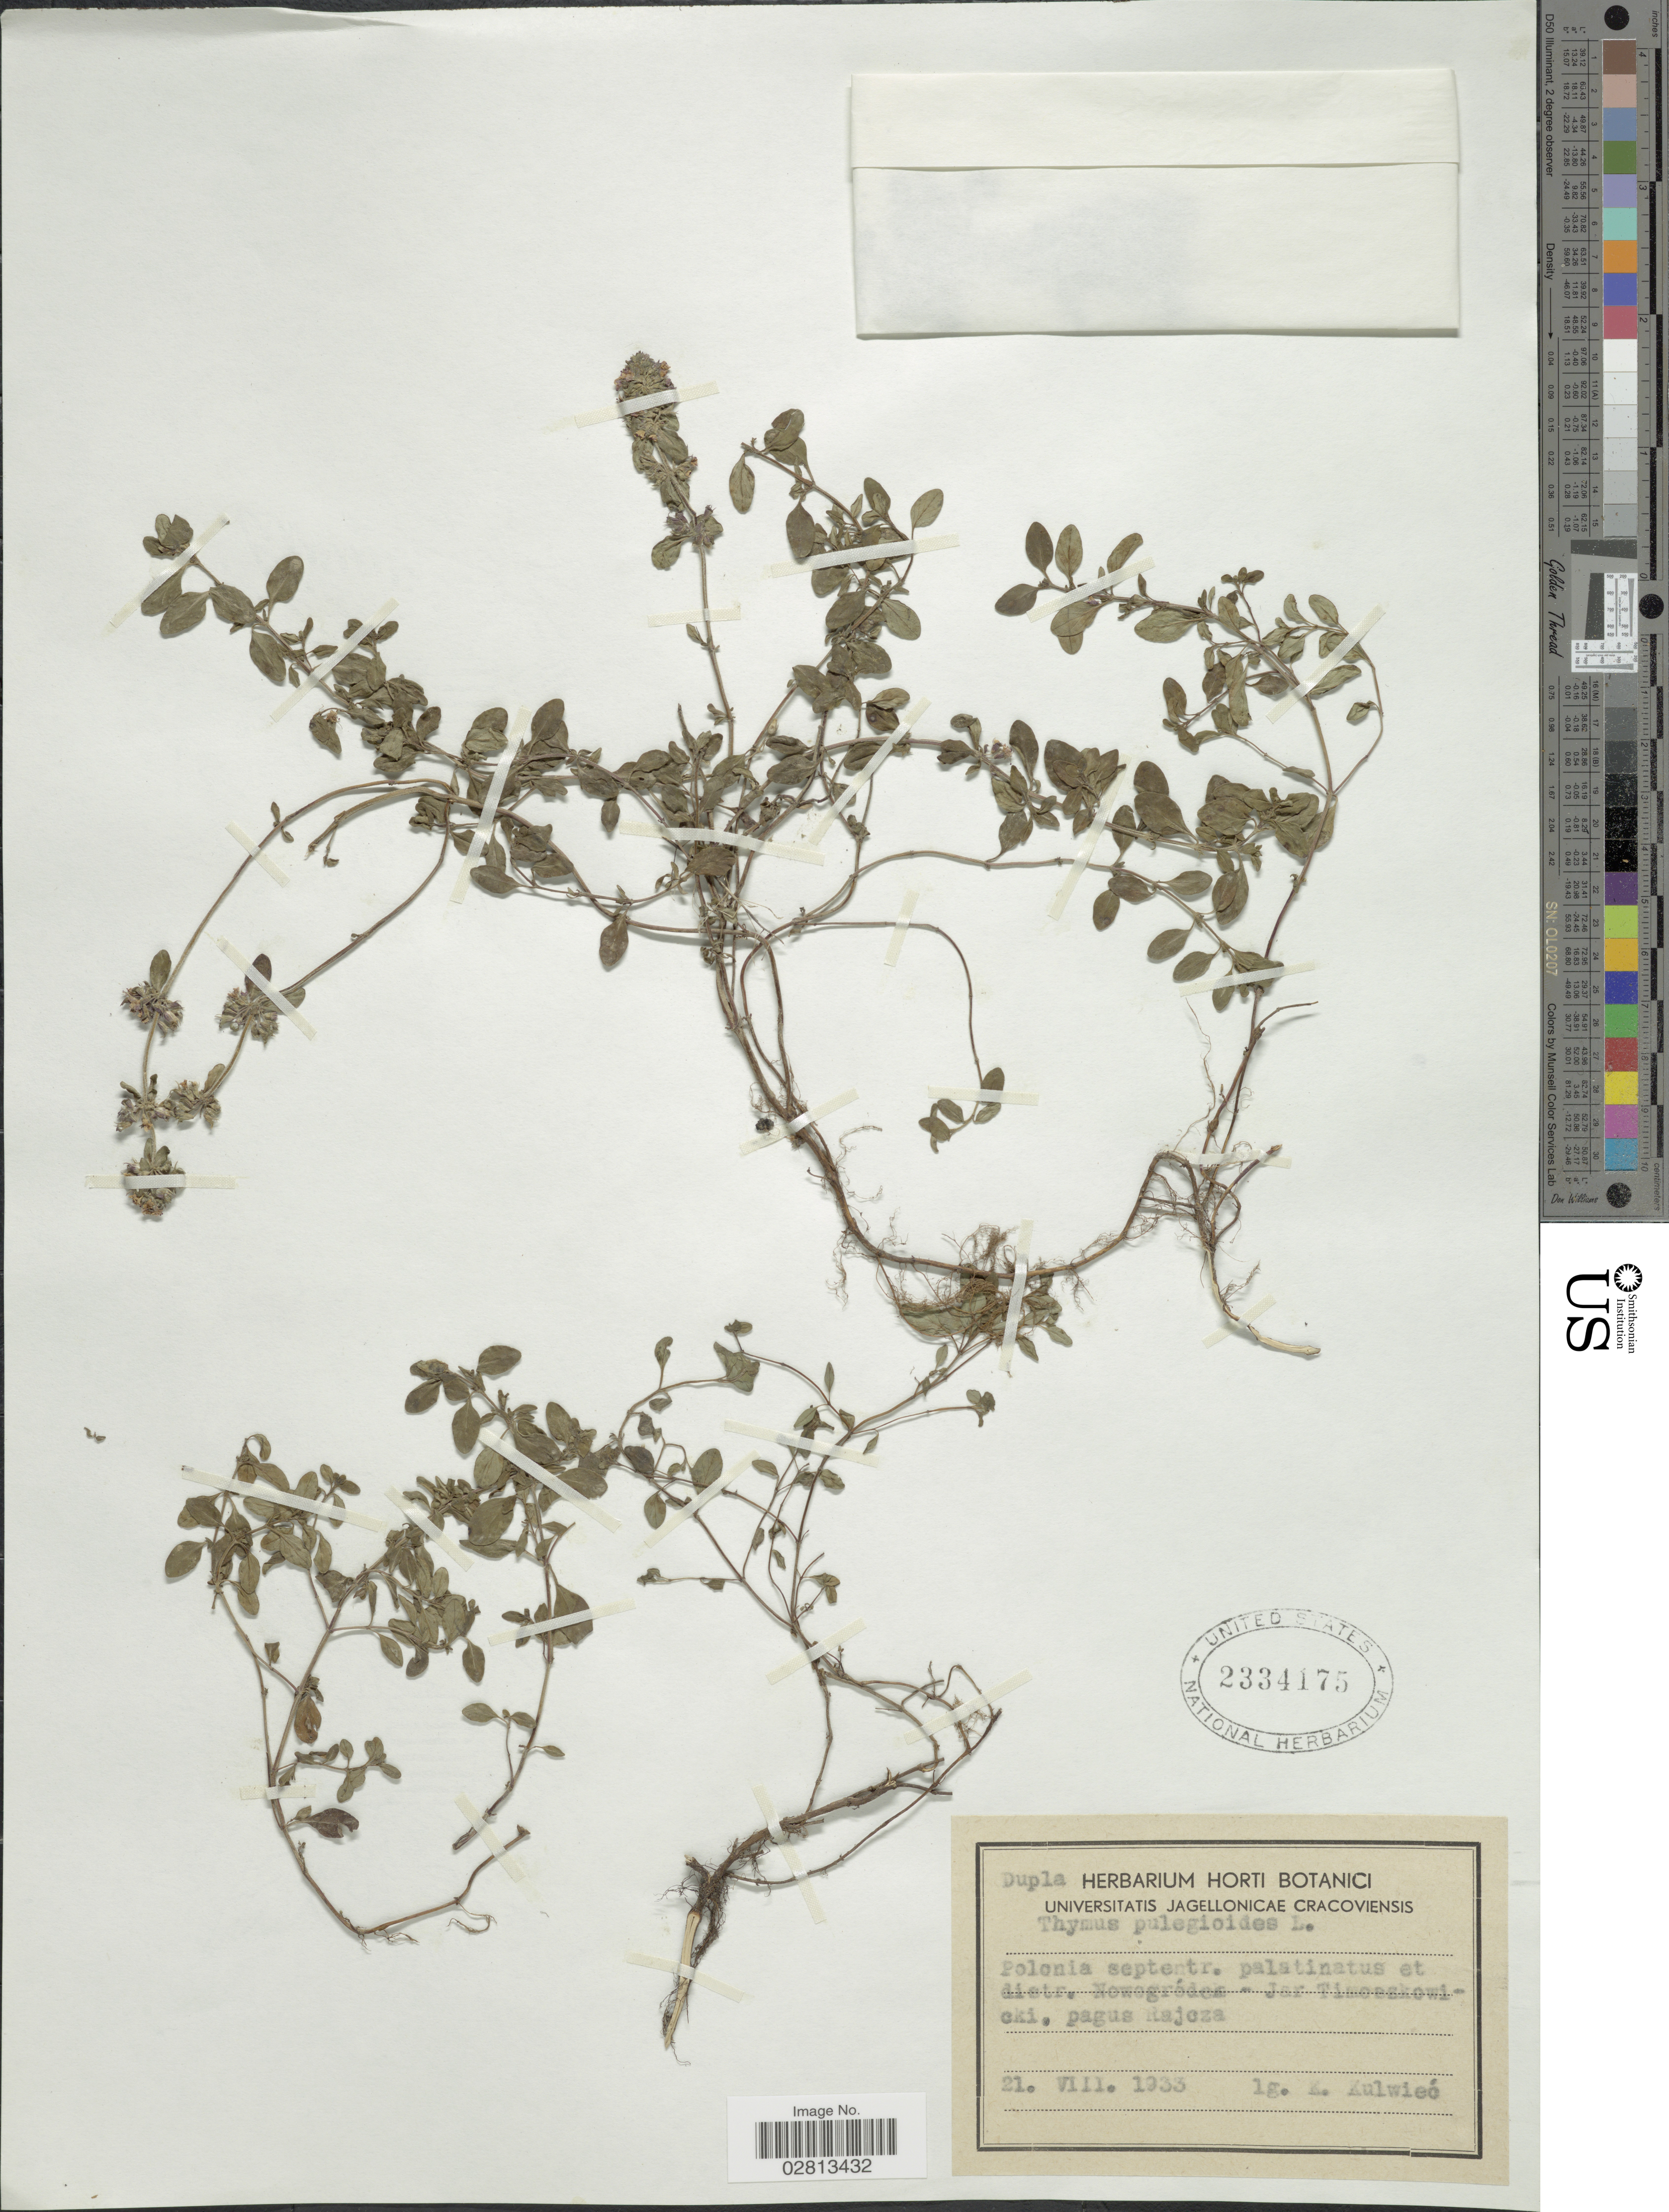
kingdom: Plantae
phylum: Tracheophyta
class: Magnoliopsida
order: Lamiales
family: Lamiaceae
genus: Thymus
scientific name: Thymus pulegioides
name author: L.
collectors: K. Kulwiec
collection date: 1933-08-21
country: Poland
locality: Polonia septentr. palatinatus et dictr. Nowogródek- Jar Timoezkowicki pagus Rajcza.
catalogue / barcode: US 2334175